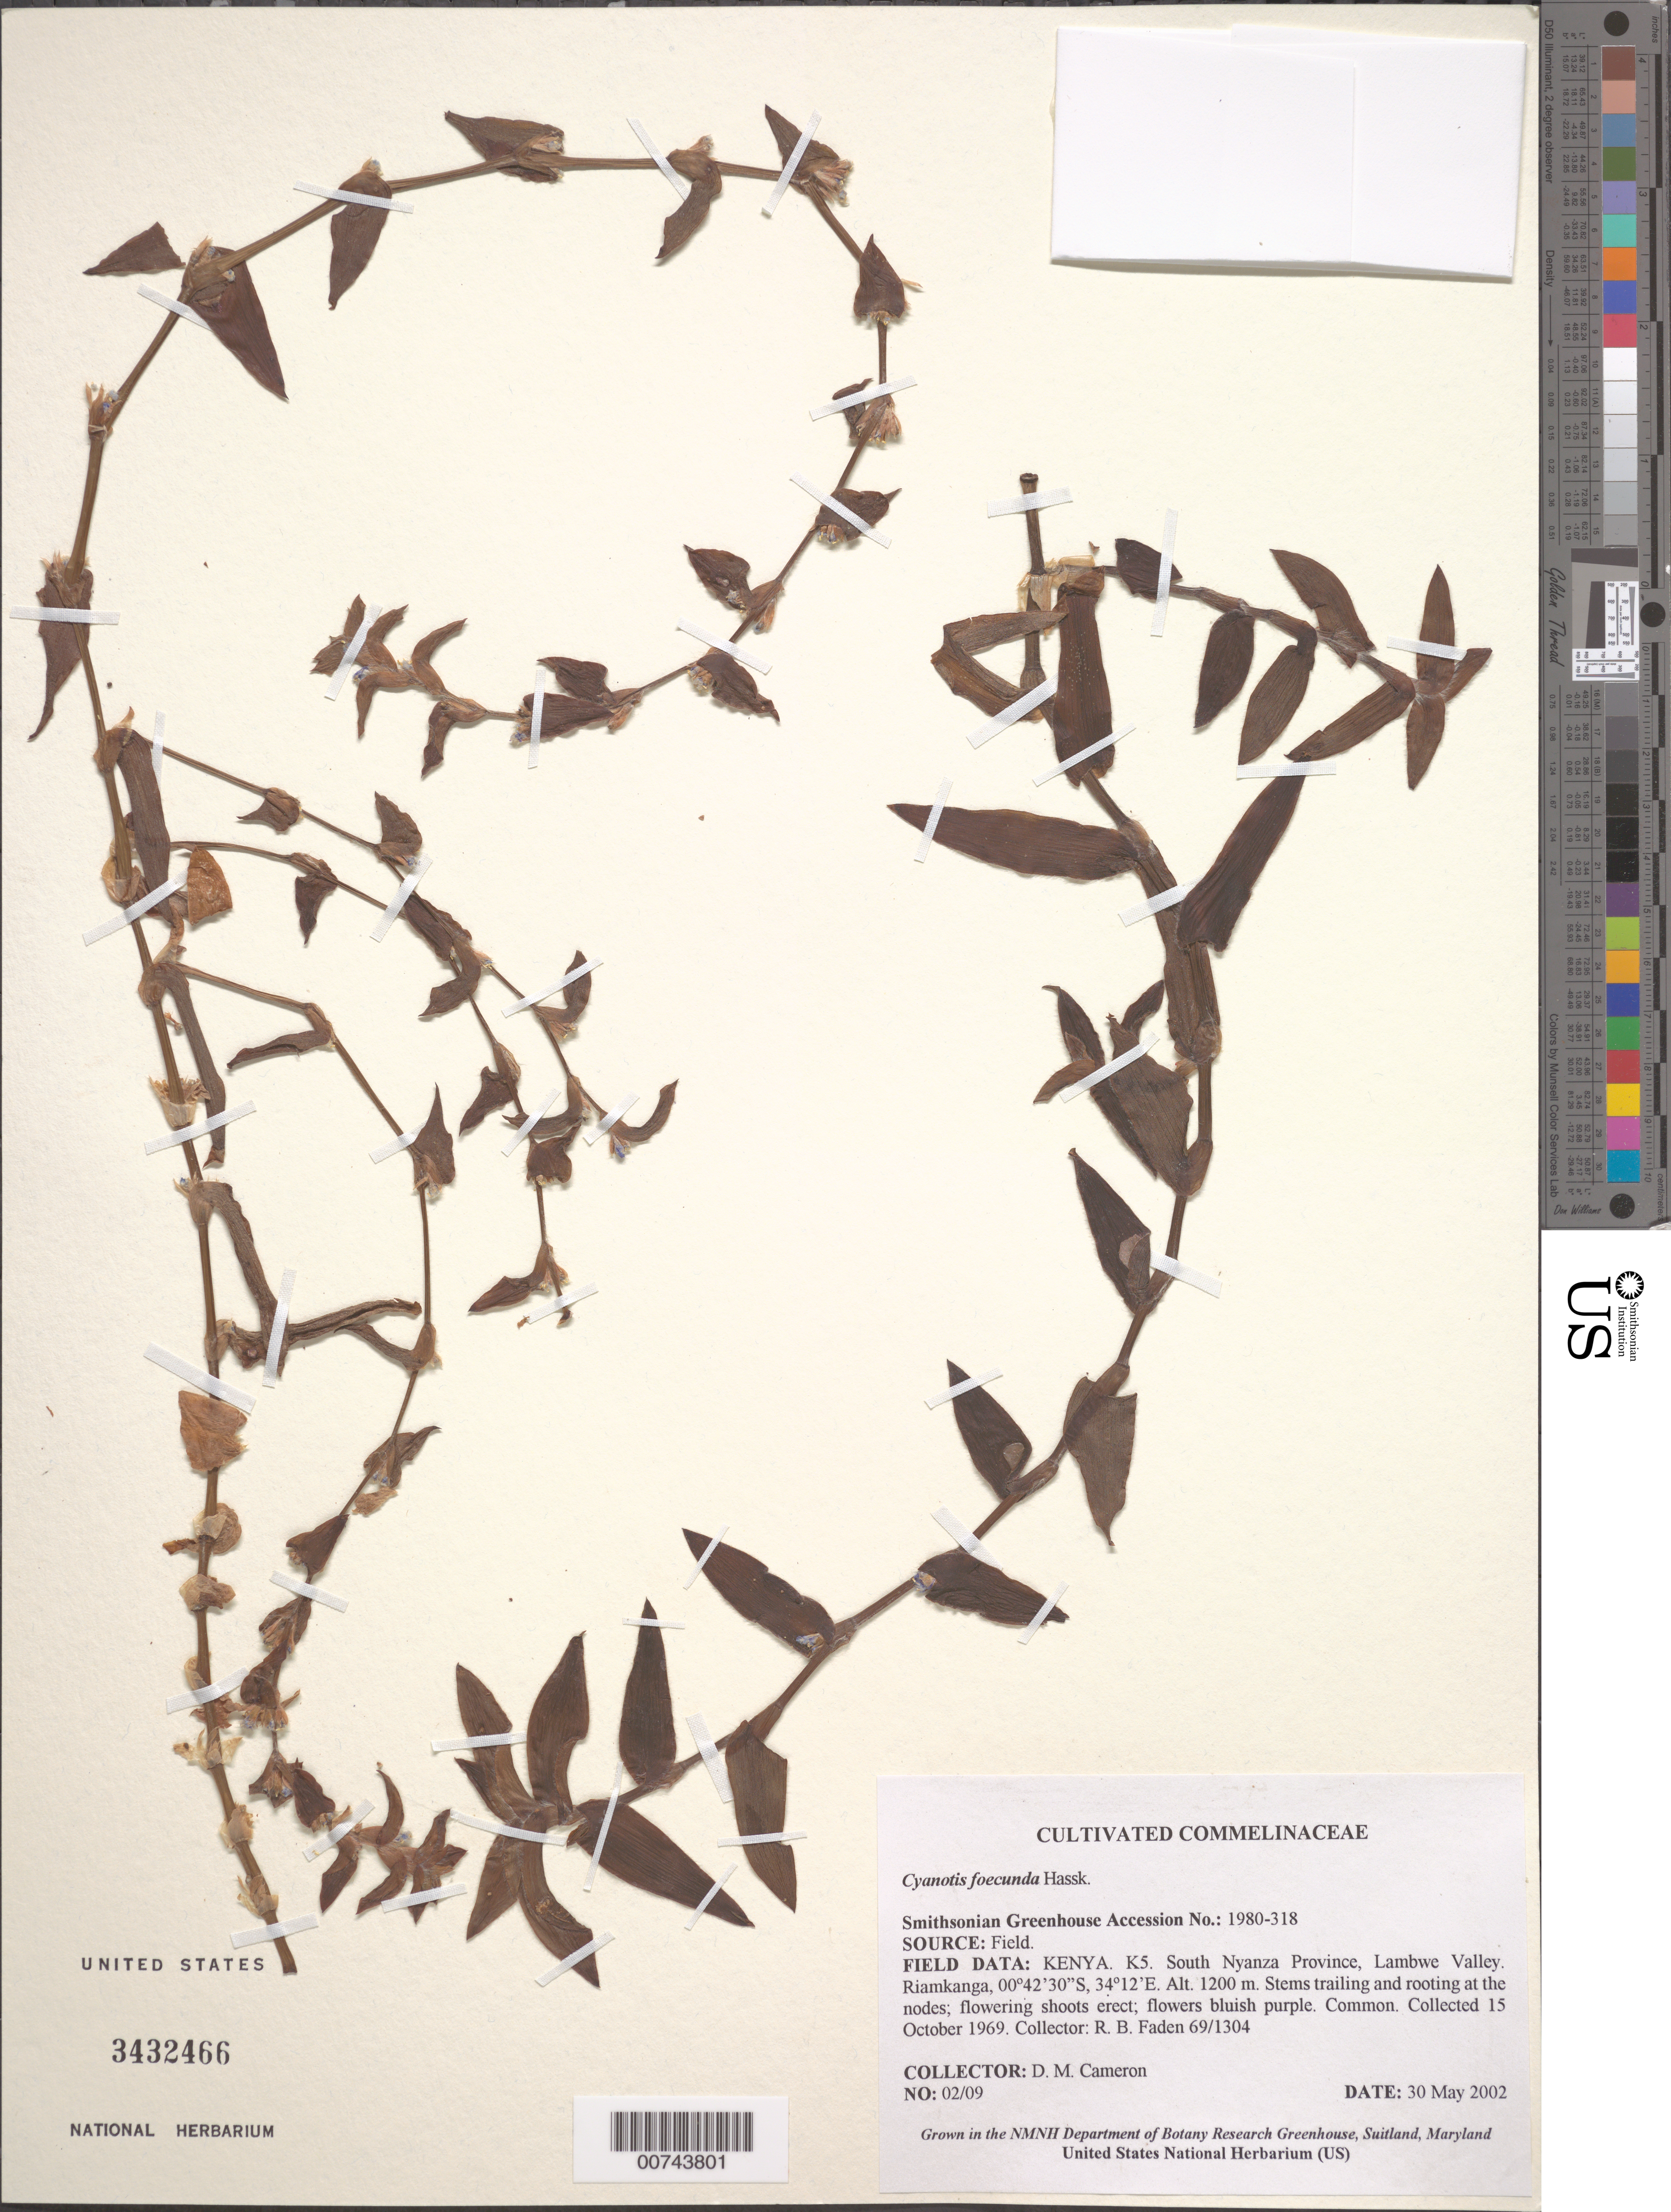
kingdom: Plantae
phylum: Tracheophyta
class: Liliopsida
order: Commelinales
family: Commelinaceae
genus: Cyanotis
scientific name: Cyanotis foecunda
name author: DC. ex Hassk.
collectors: D. Cameron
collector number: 02/09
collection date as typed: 30 May 2002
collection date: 2002-05-30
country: United States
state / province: Maryland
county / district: Prince George's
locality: Smithsonian Greenhouse.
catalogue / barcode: US 3432466